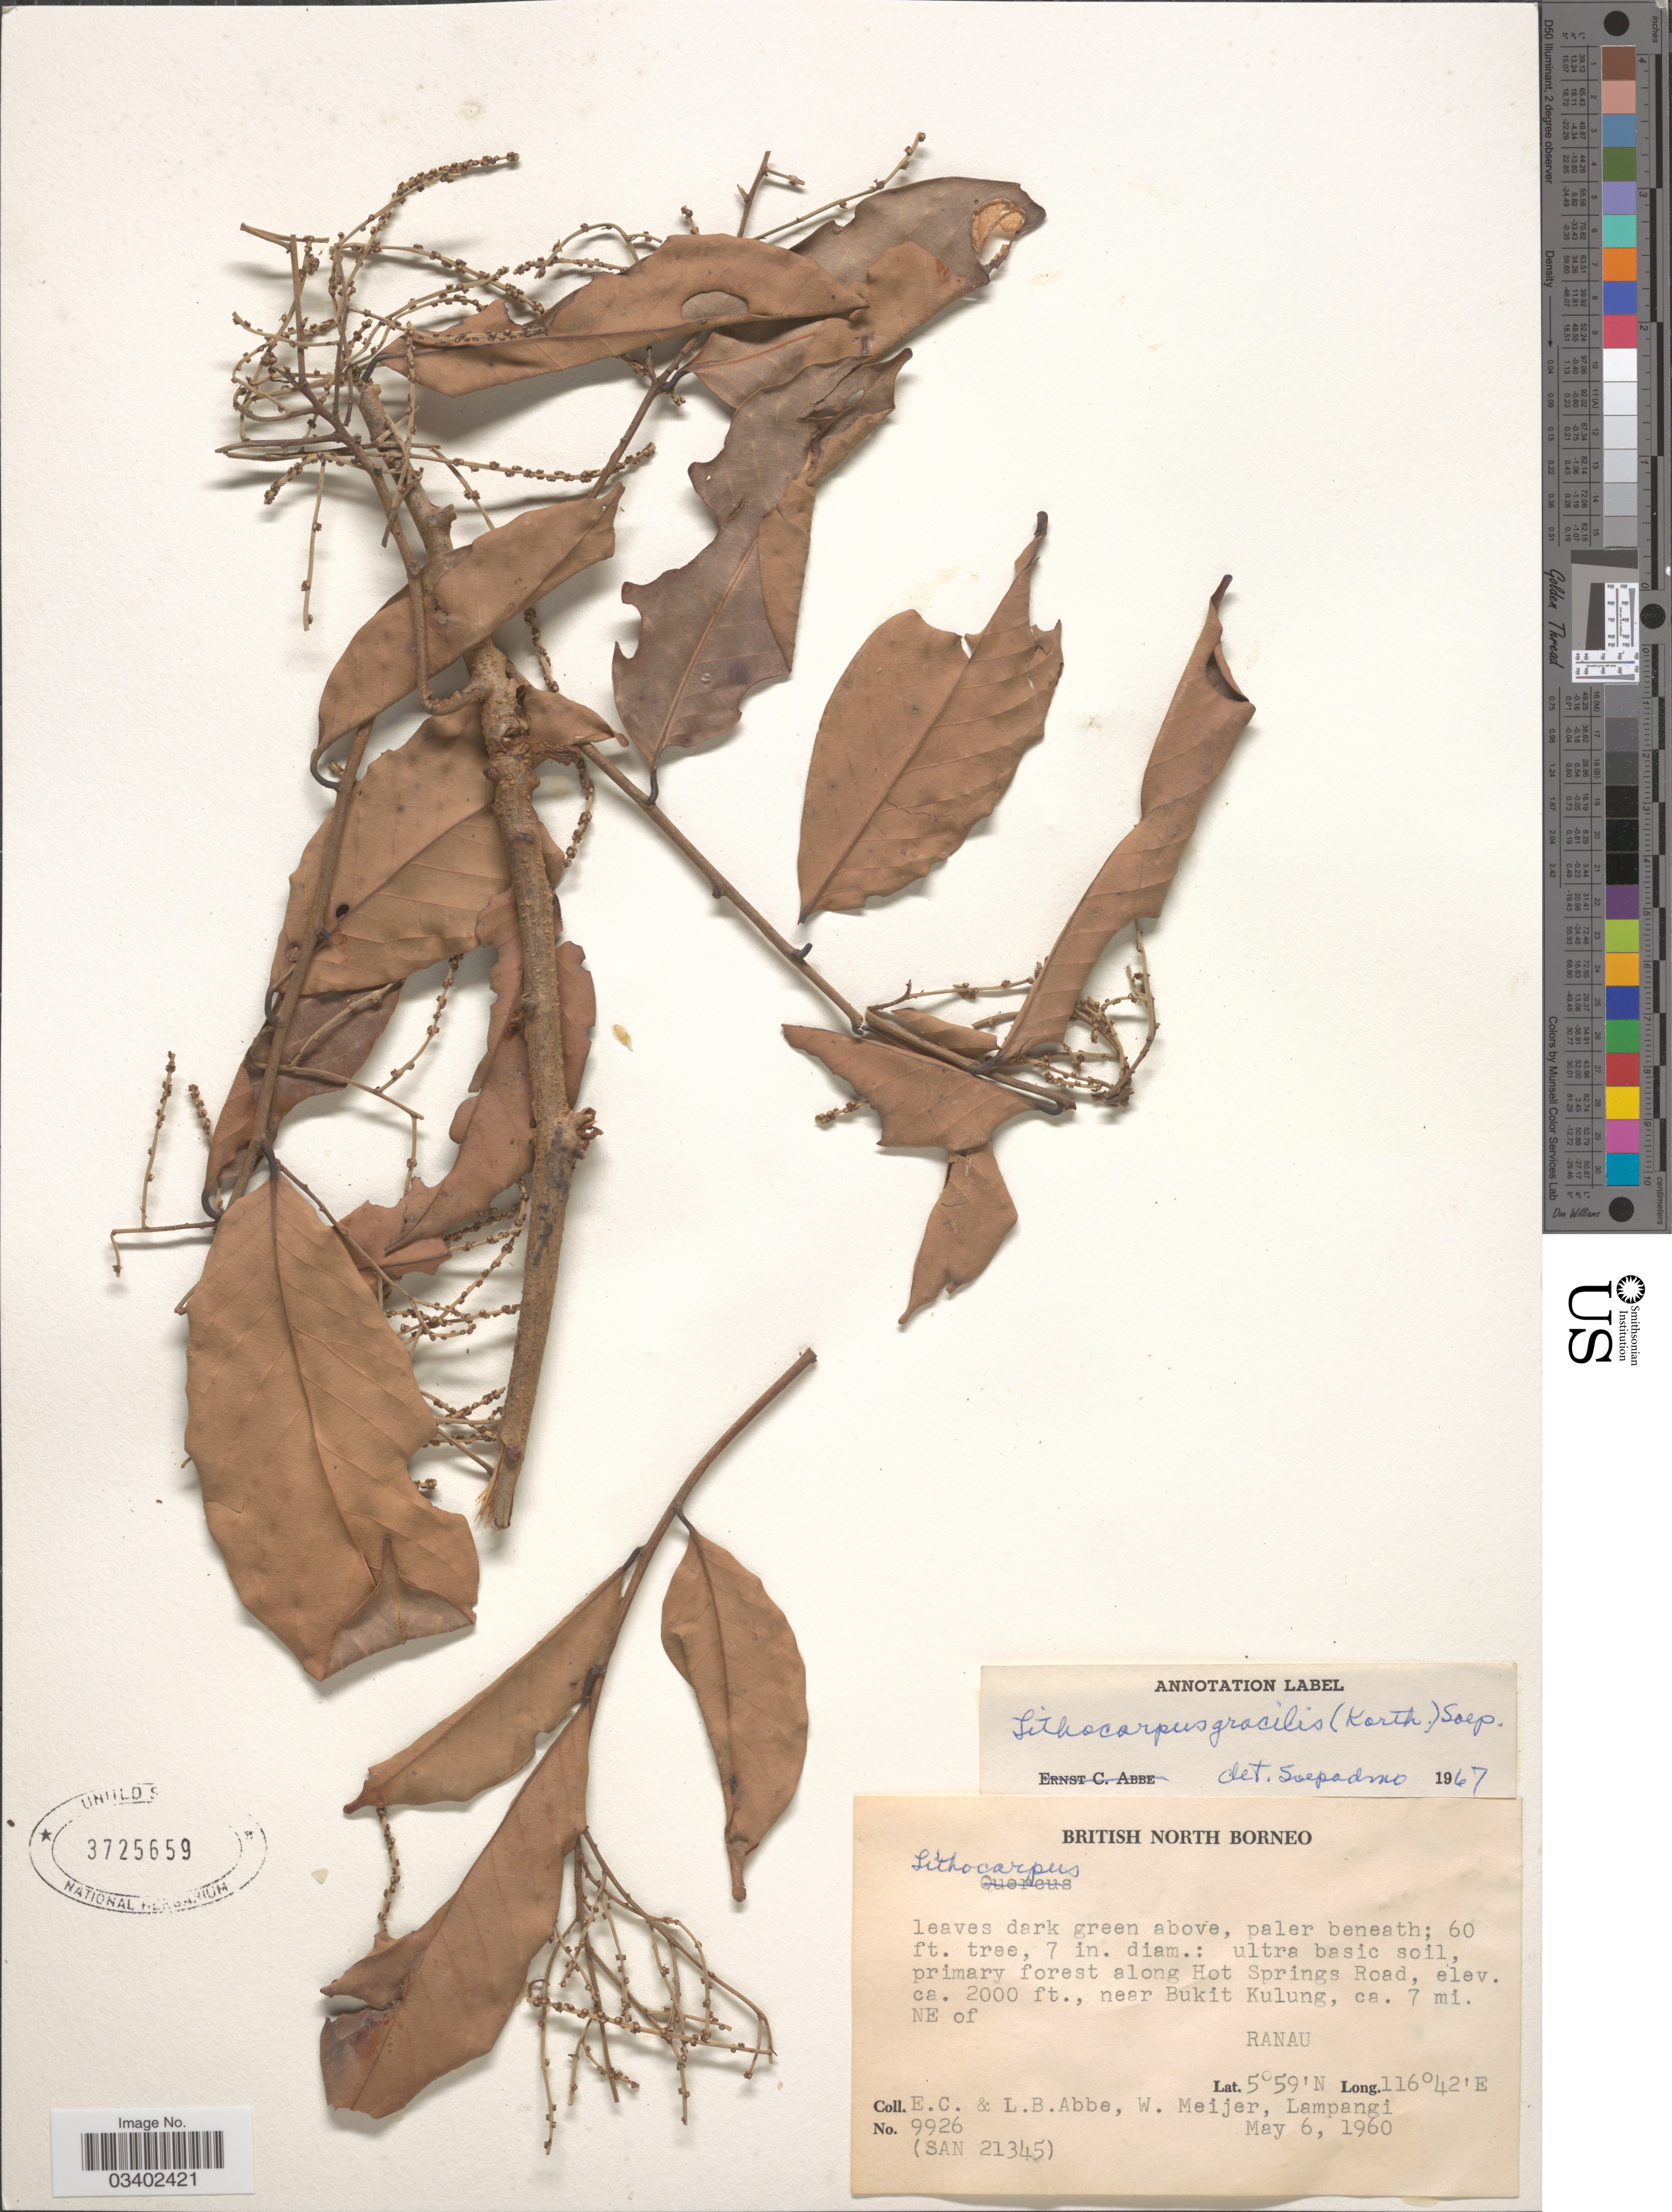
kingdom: Plantae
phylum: Tracheophyta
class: Magnoliopsida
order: Fagales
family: Fagaceae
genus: Lithocarpus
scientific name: Lithocarpus gracilis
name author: (Korth.) Soepadmo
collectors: E. C. Abbe, L. B. Abbe, W. Meijer & Lampangi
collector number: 9926/SAN 21345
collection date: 1960-05-06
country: Malaysia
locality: British North Borneo. Along Hot Springs Road, near Bukit Kulung, ca. 7 mi. NE of Ranau.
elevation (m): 610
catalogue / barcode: US 3725659